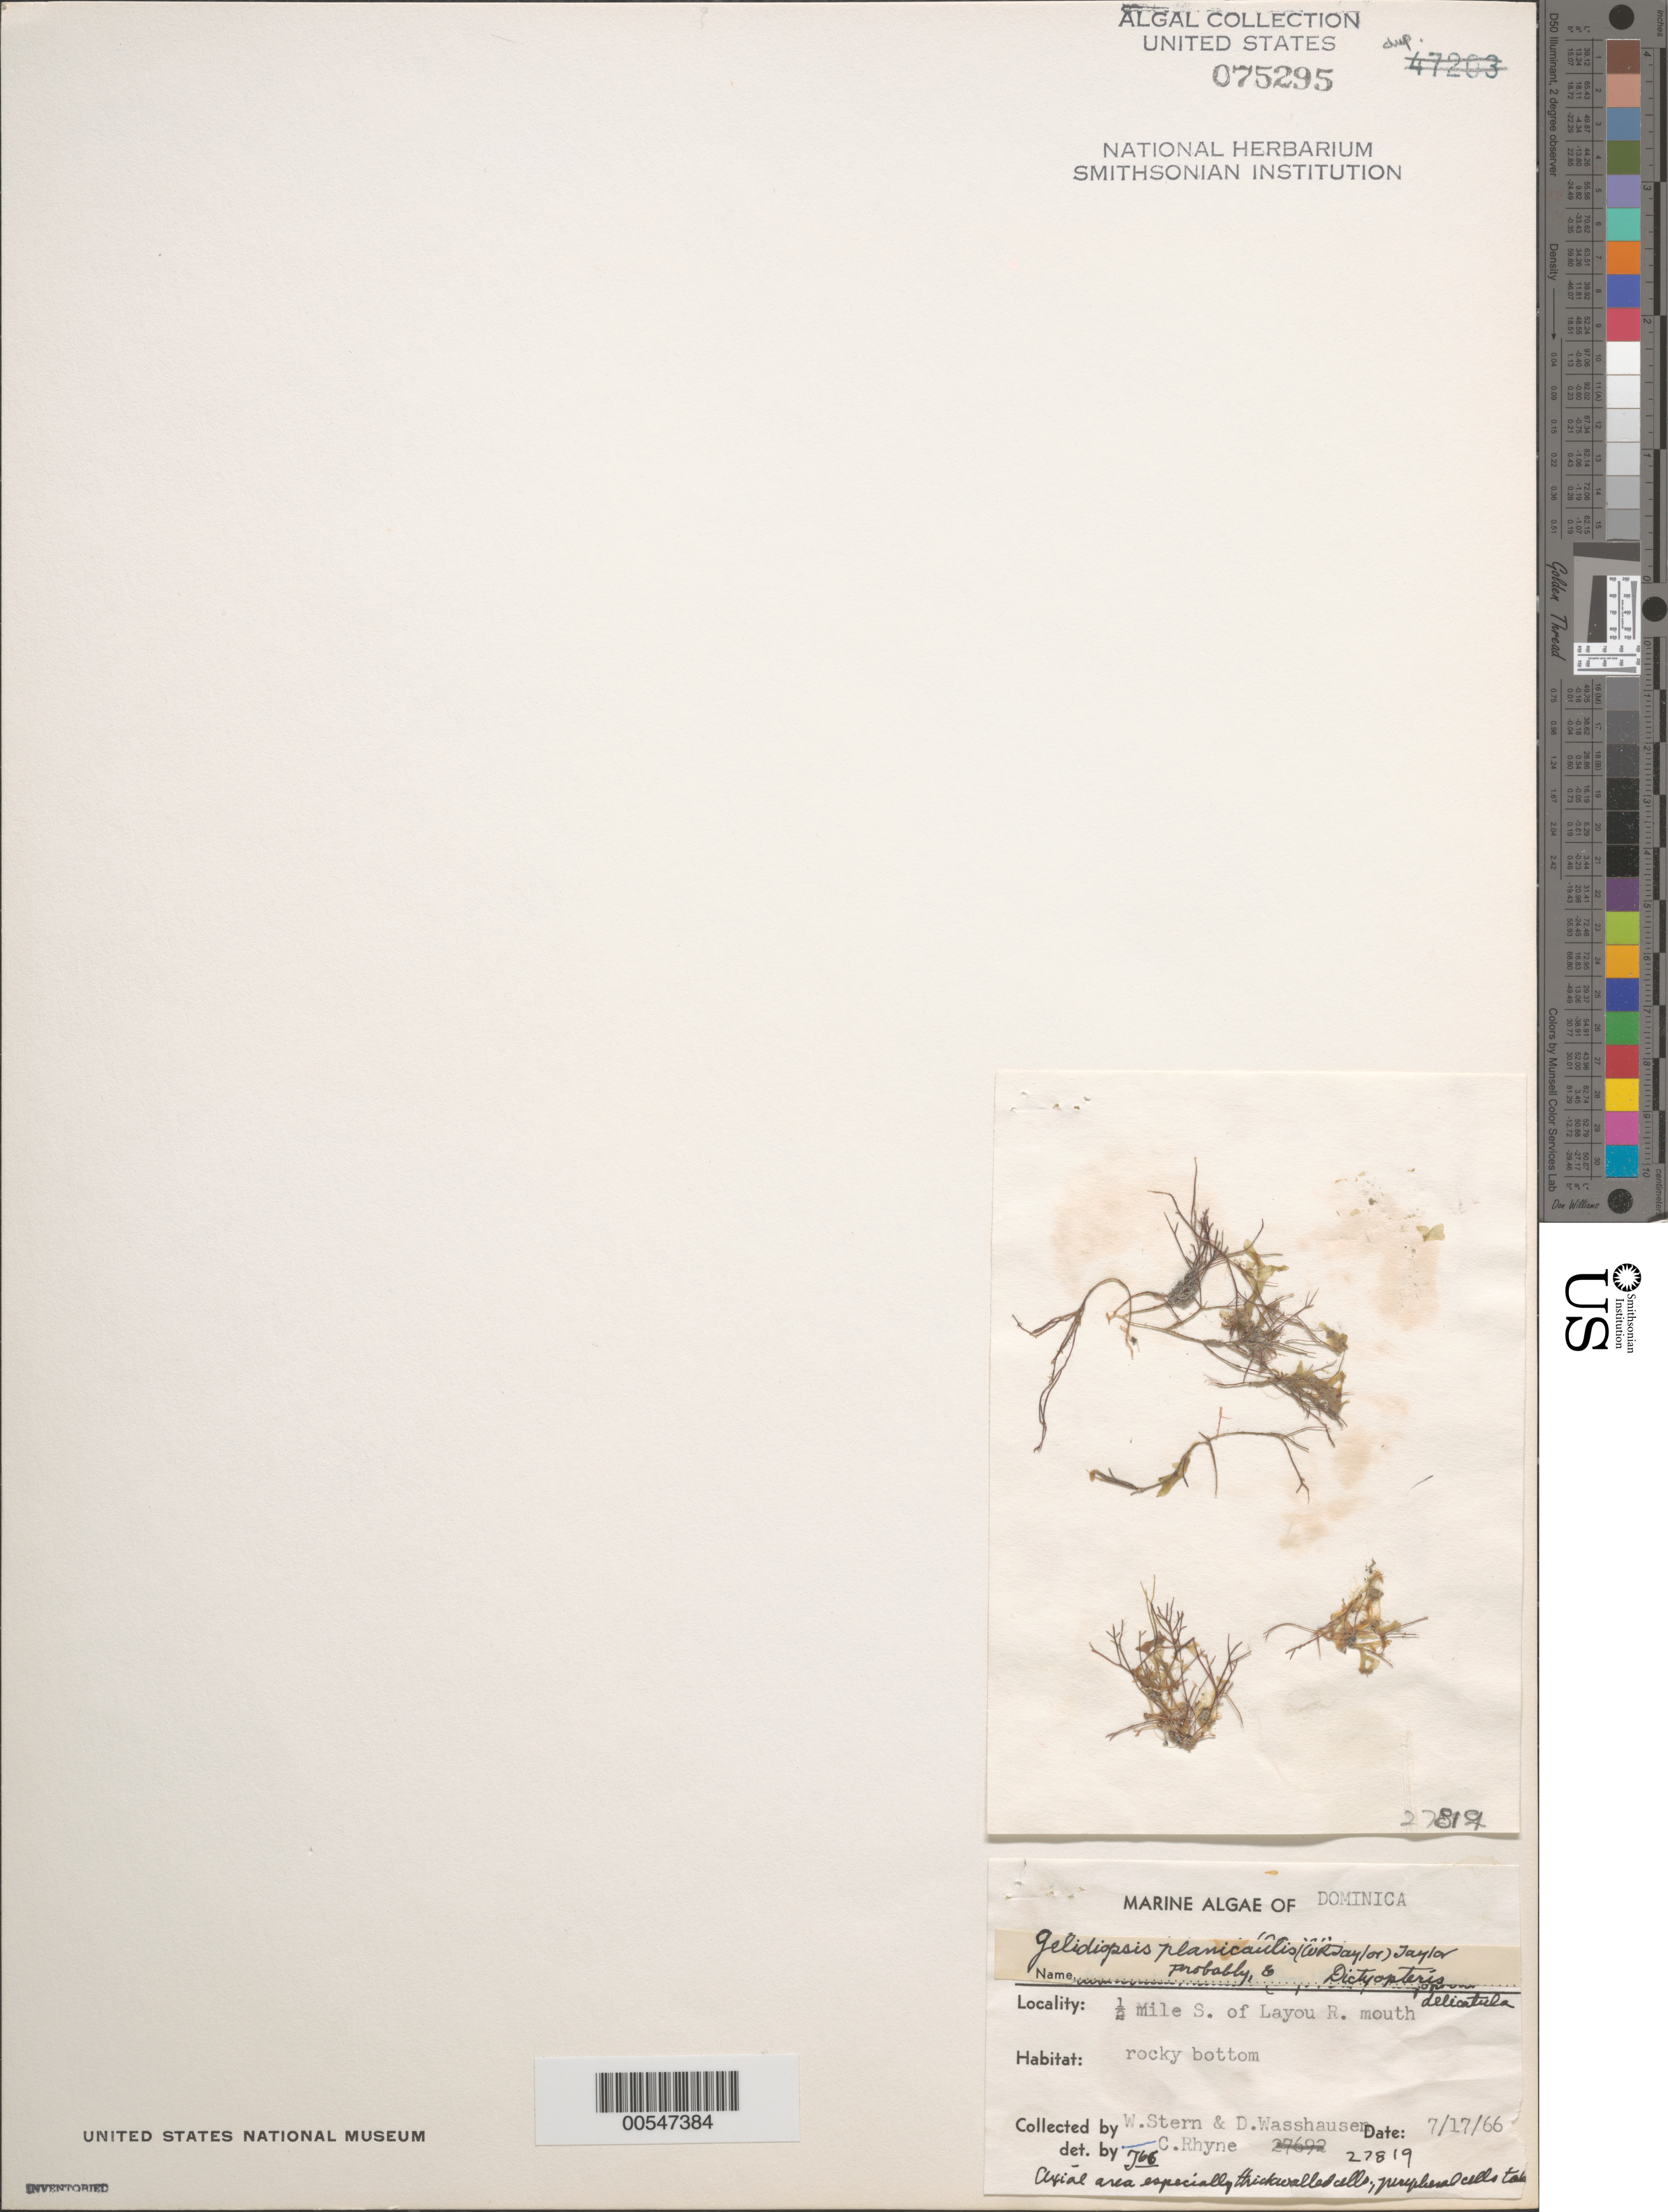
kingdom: Plantae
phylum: Rhodophyta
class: Florideophyceae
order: Rhodymeniales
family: Lomentariaceae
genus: Ceratodictyon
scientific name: Ceratodictyon planicaule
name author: (W.R. Taylor) M.J. Wynne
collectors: W. L. Stern & D. C. Wasshausen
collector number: EYD 27819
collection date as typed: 17 Jul 1966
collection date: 1966-07-17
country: Dominica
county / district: St. Joseph's Parish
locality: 0.5 mile south of Layou River mouth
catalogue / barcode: US 75295